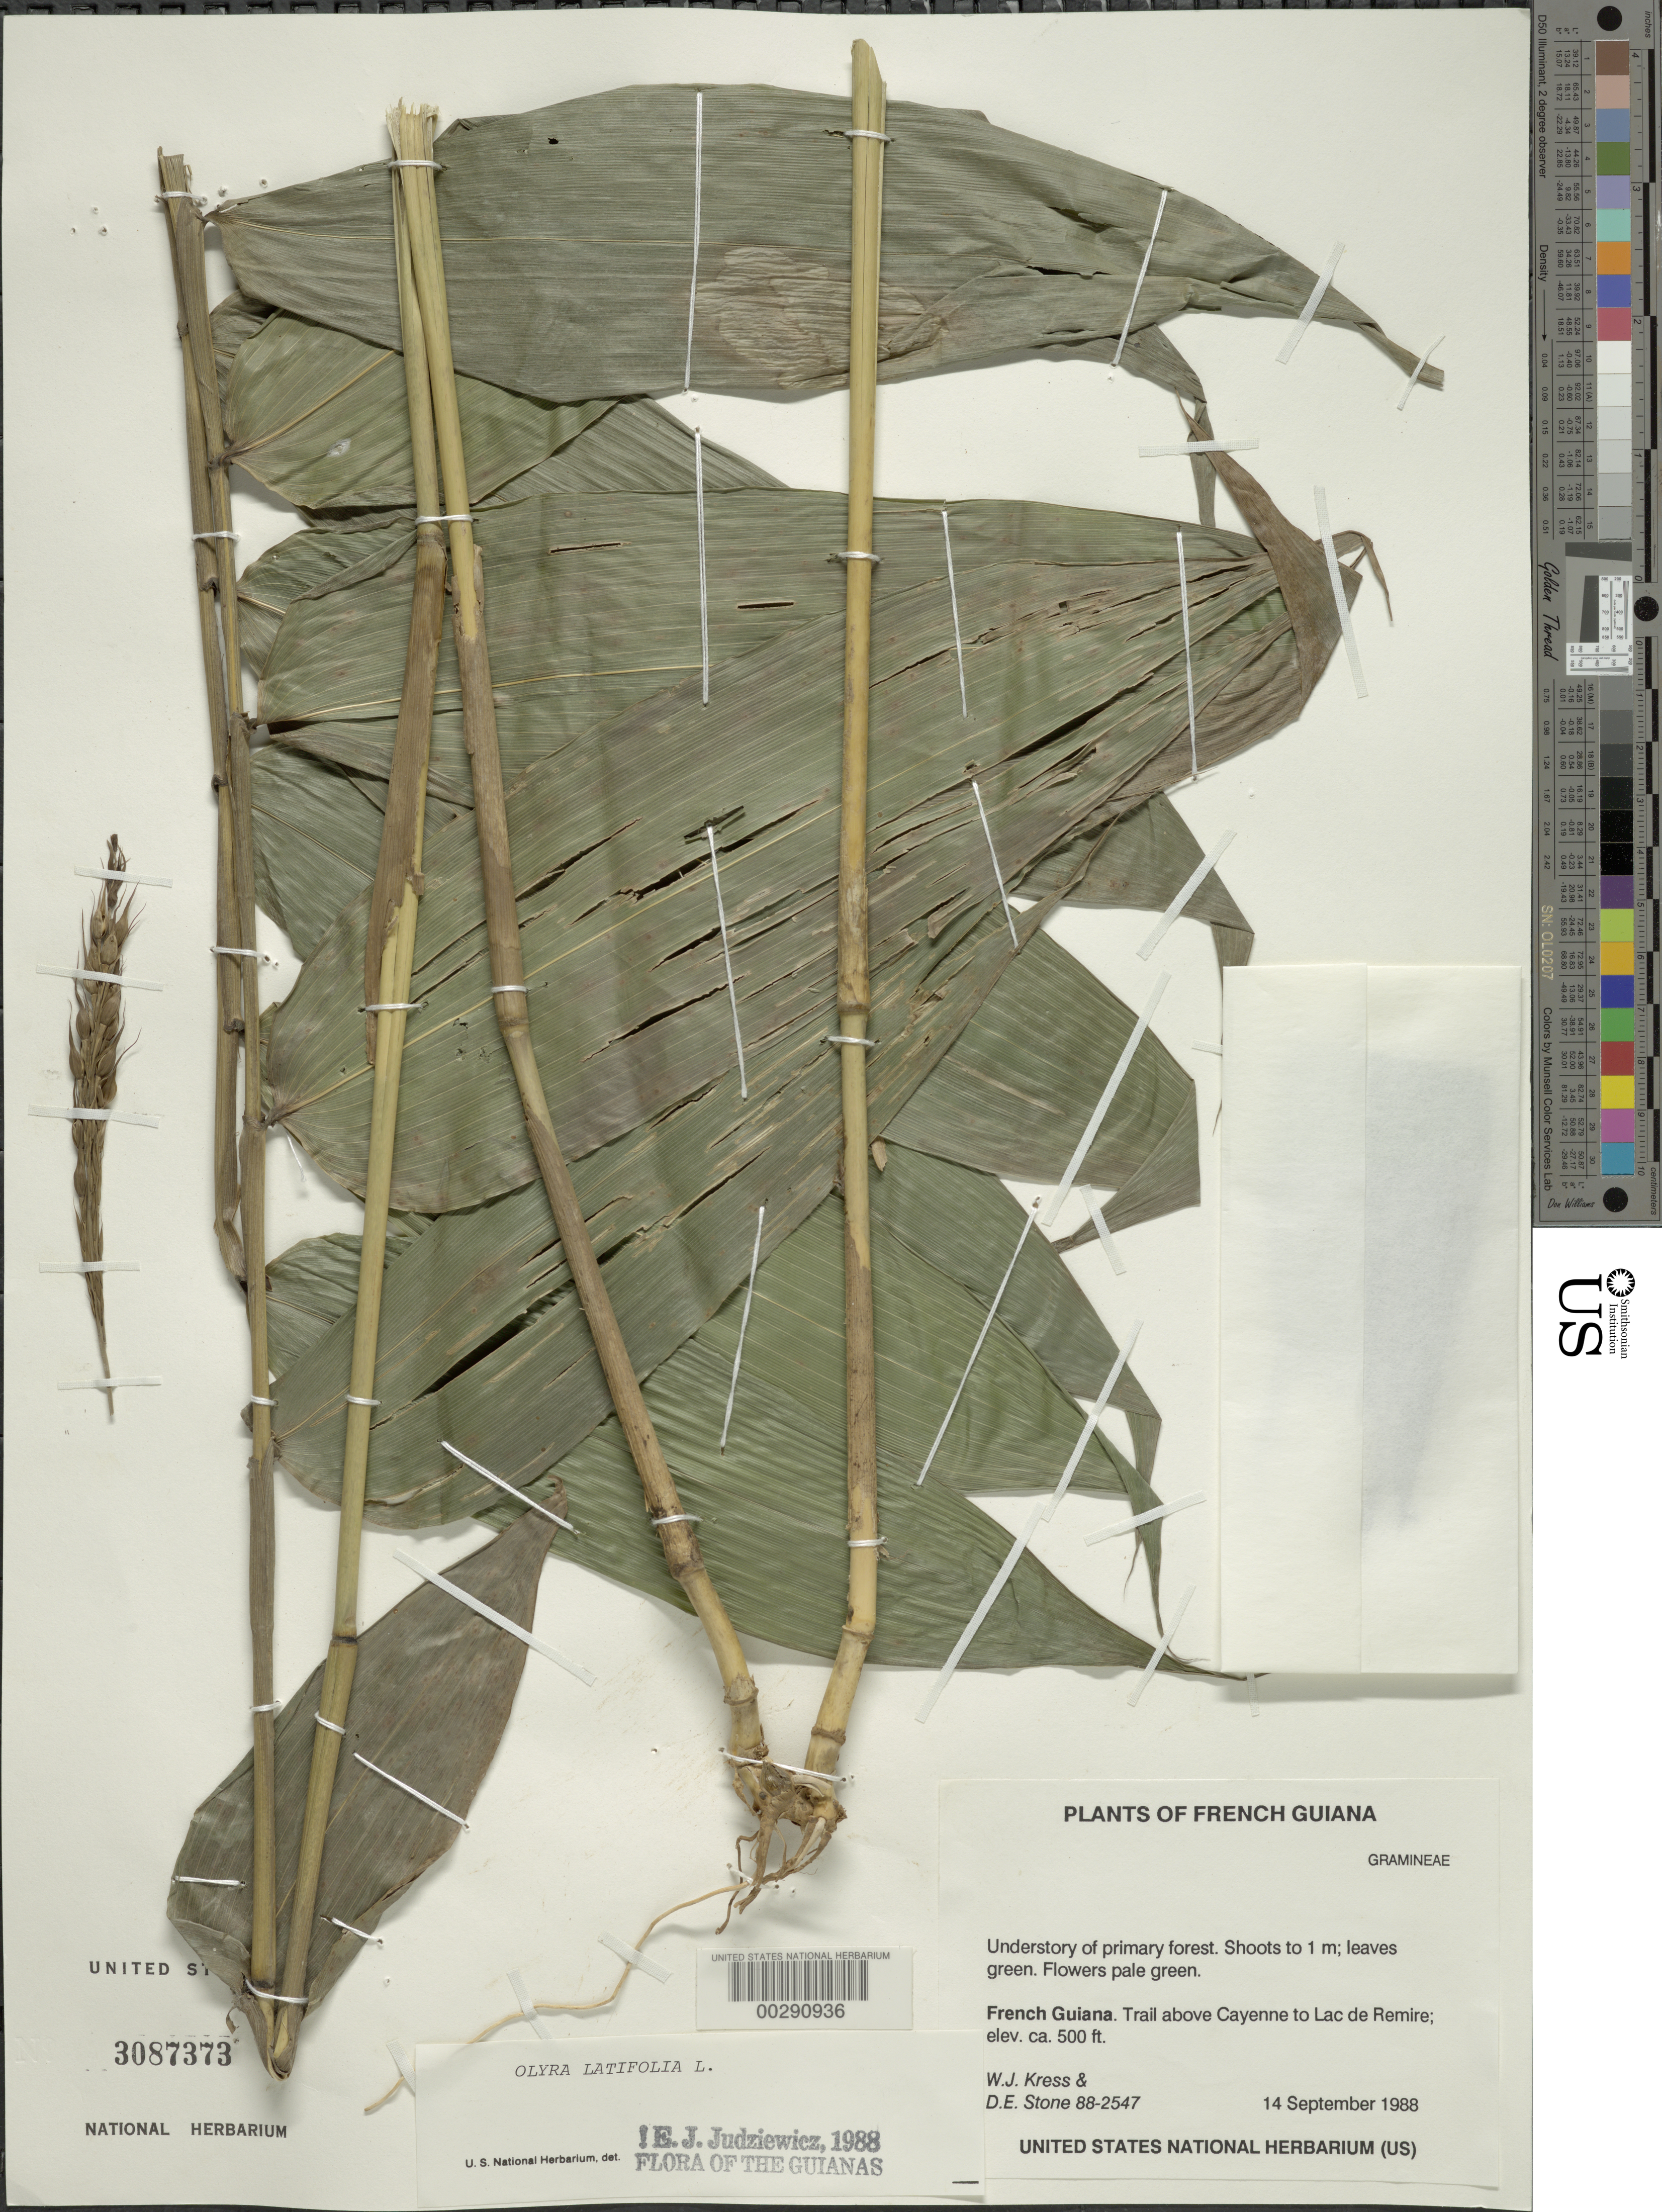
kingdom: Plantae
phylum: Tracheophyta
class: Liliopsida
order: Poales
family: Poaceae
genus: Olyra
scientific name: Olyra latifolia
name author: L.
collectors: W. J. Kress & D. E. Stone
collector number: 88-2547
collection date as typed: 14 Sep 1988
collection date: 1988-09-14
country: French Guiana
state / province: Cayenne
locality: Trail above cayenne to lac de remire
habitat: Understory of primary forest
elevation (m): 152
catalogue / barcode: US 3087373